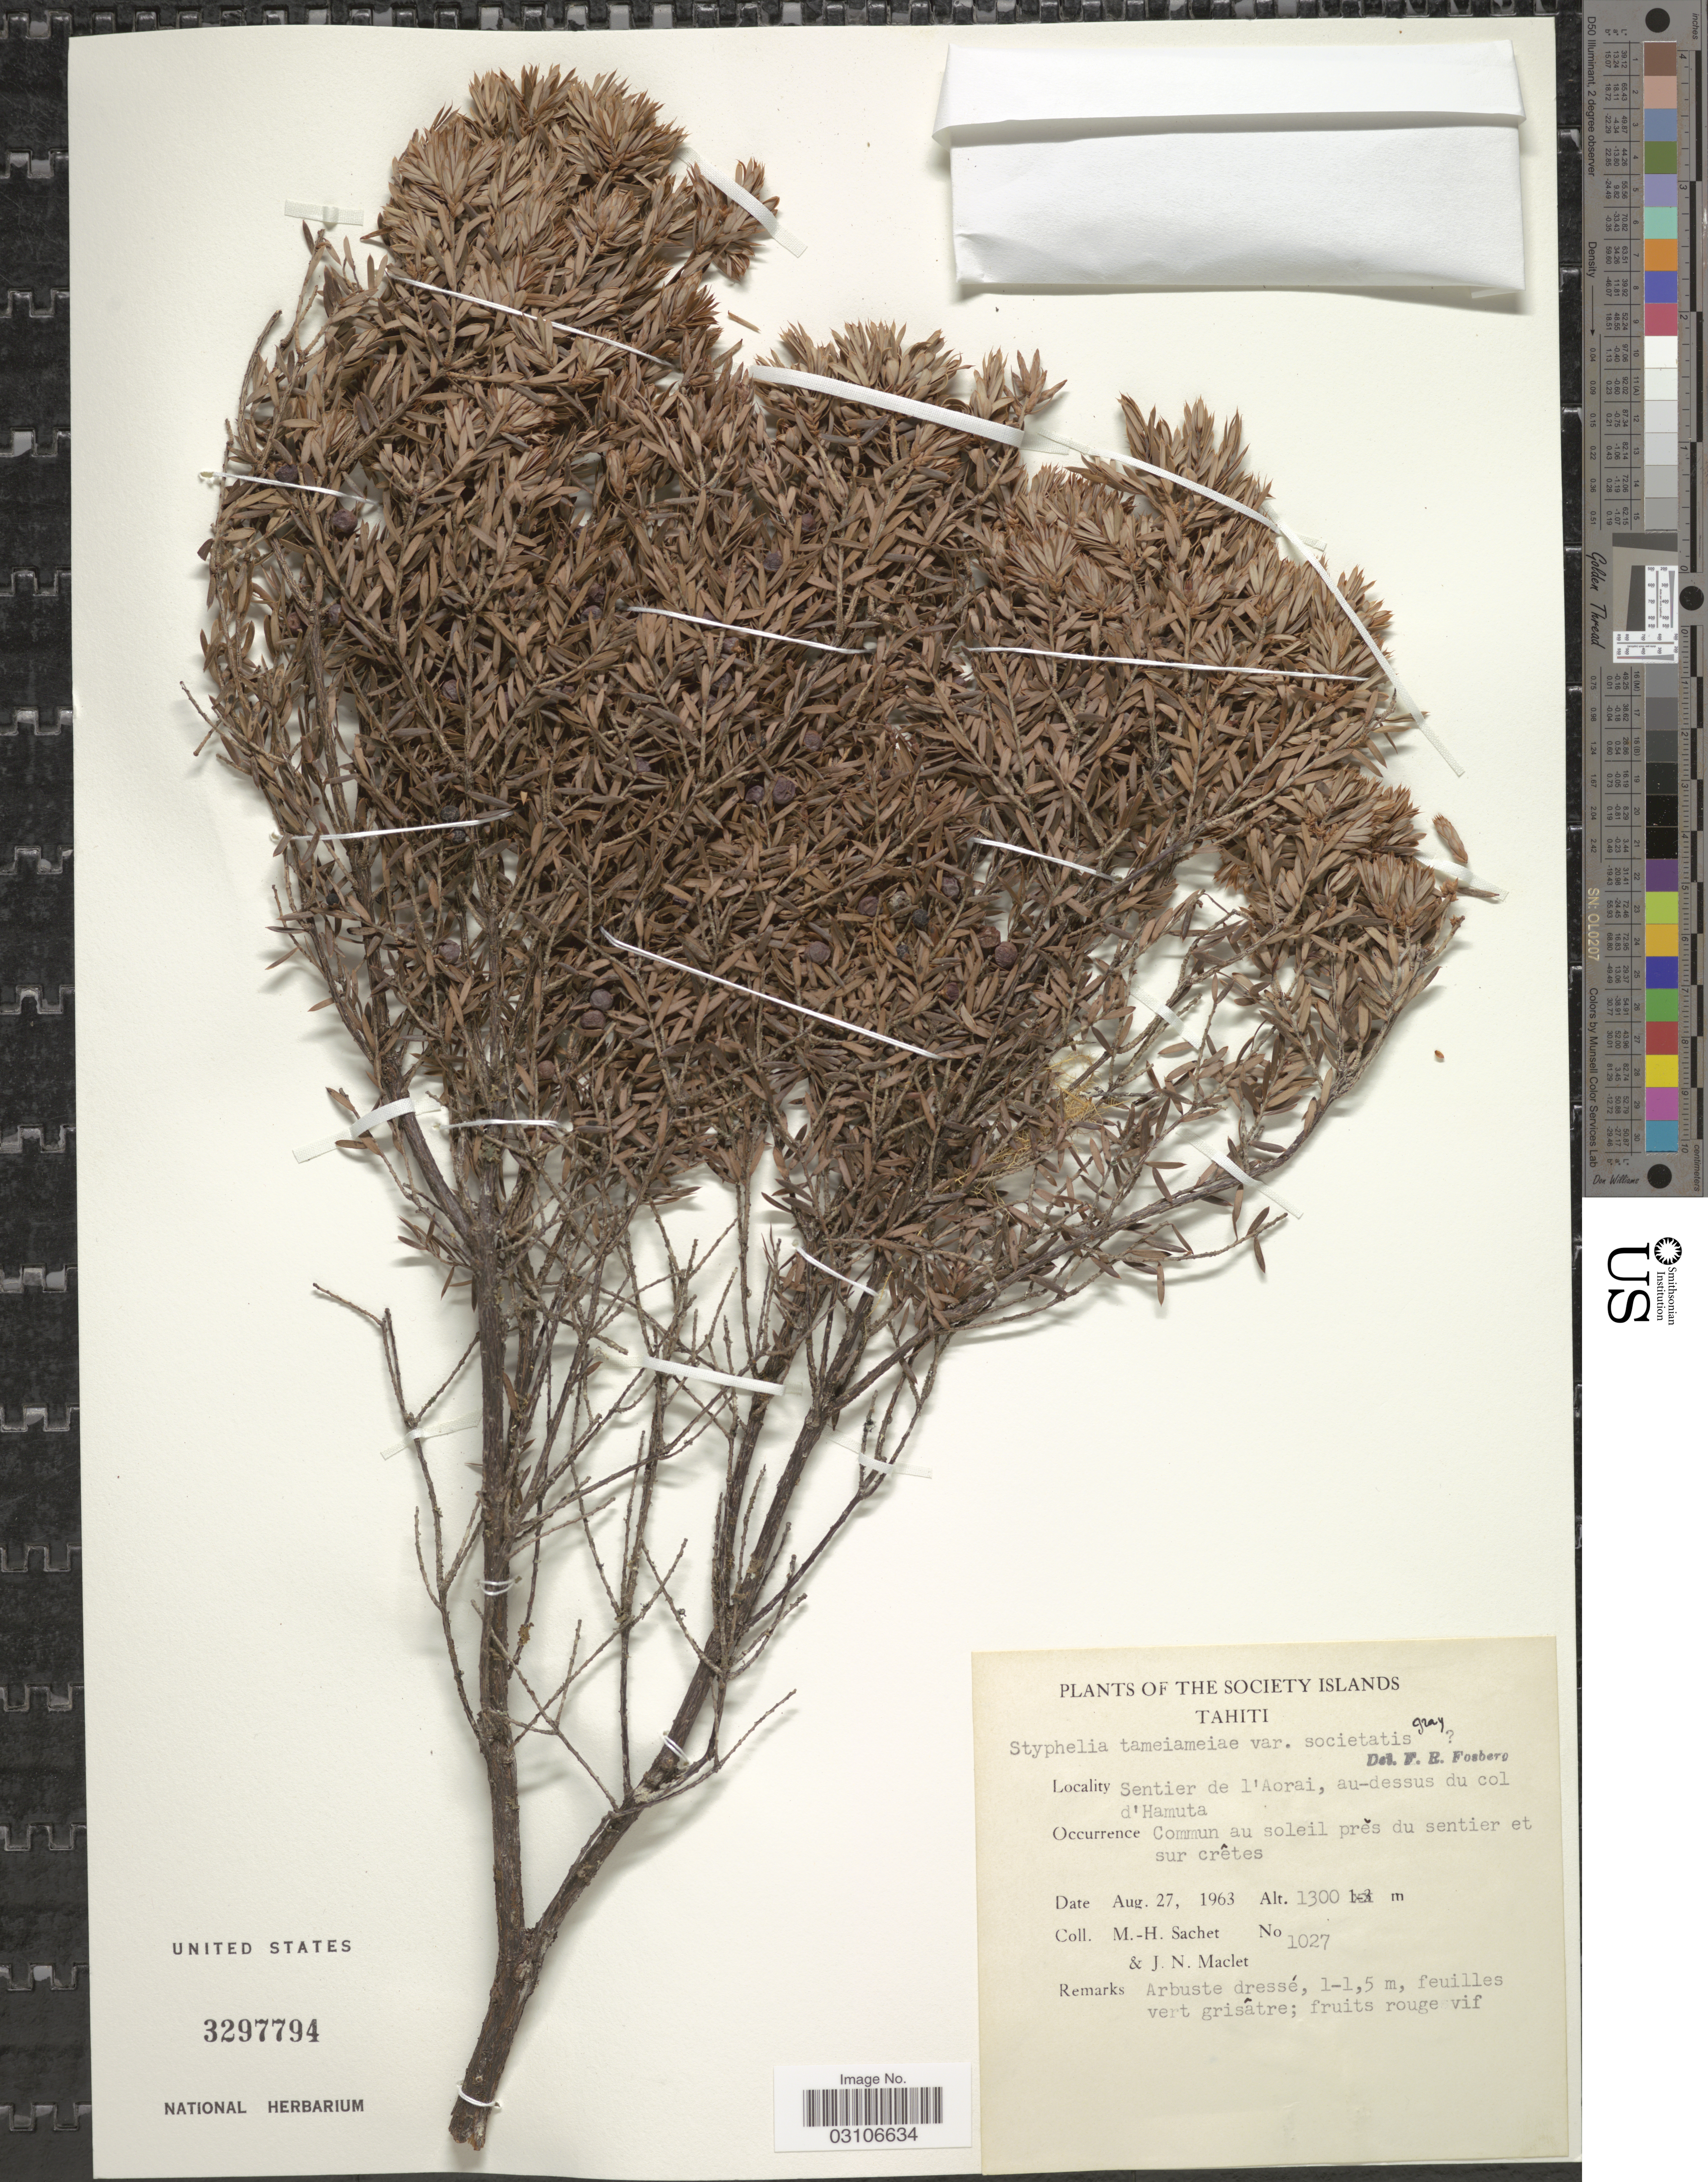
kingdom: Plantae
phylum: Tracheophyta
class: Magnoliopsida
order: Ericales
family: Ericaceae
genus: Styphelia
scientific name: Styphelia tameiameiae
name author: (Cham.) F. Muell.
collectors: M.-H. Sachet & J. Maclet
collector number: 1027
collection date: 1963-08-27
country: French Polynesia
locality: Society Islands. Tahiti. Sentier de l'Aorai, au-dessus du col d'Hamuta.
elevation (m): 1300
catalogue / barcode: US 3297794